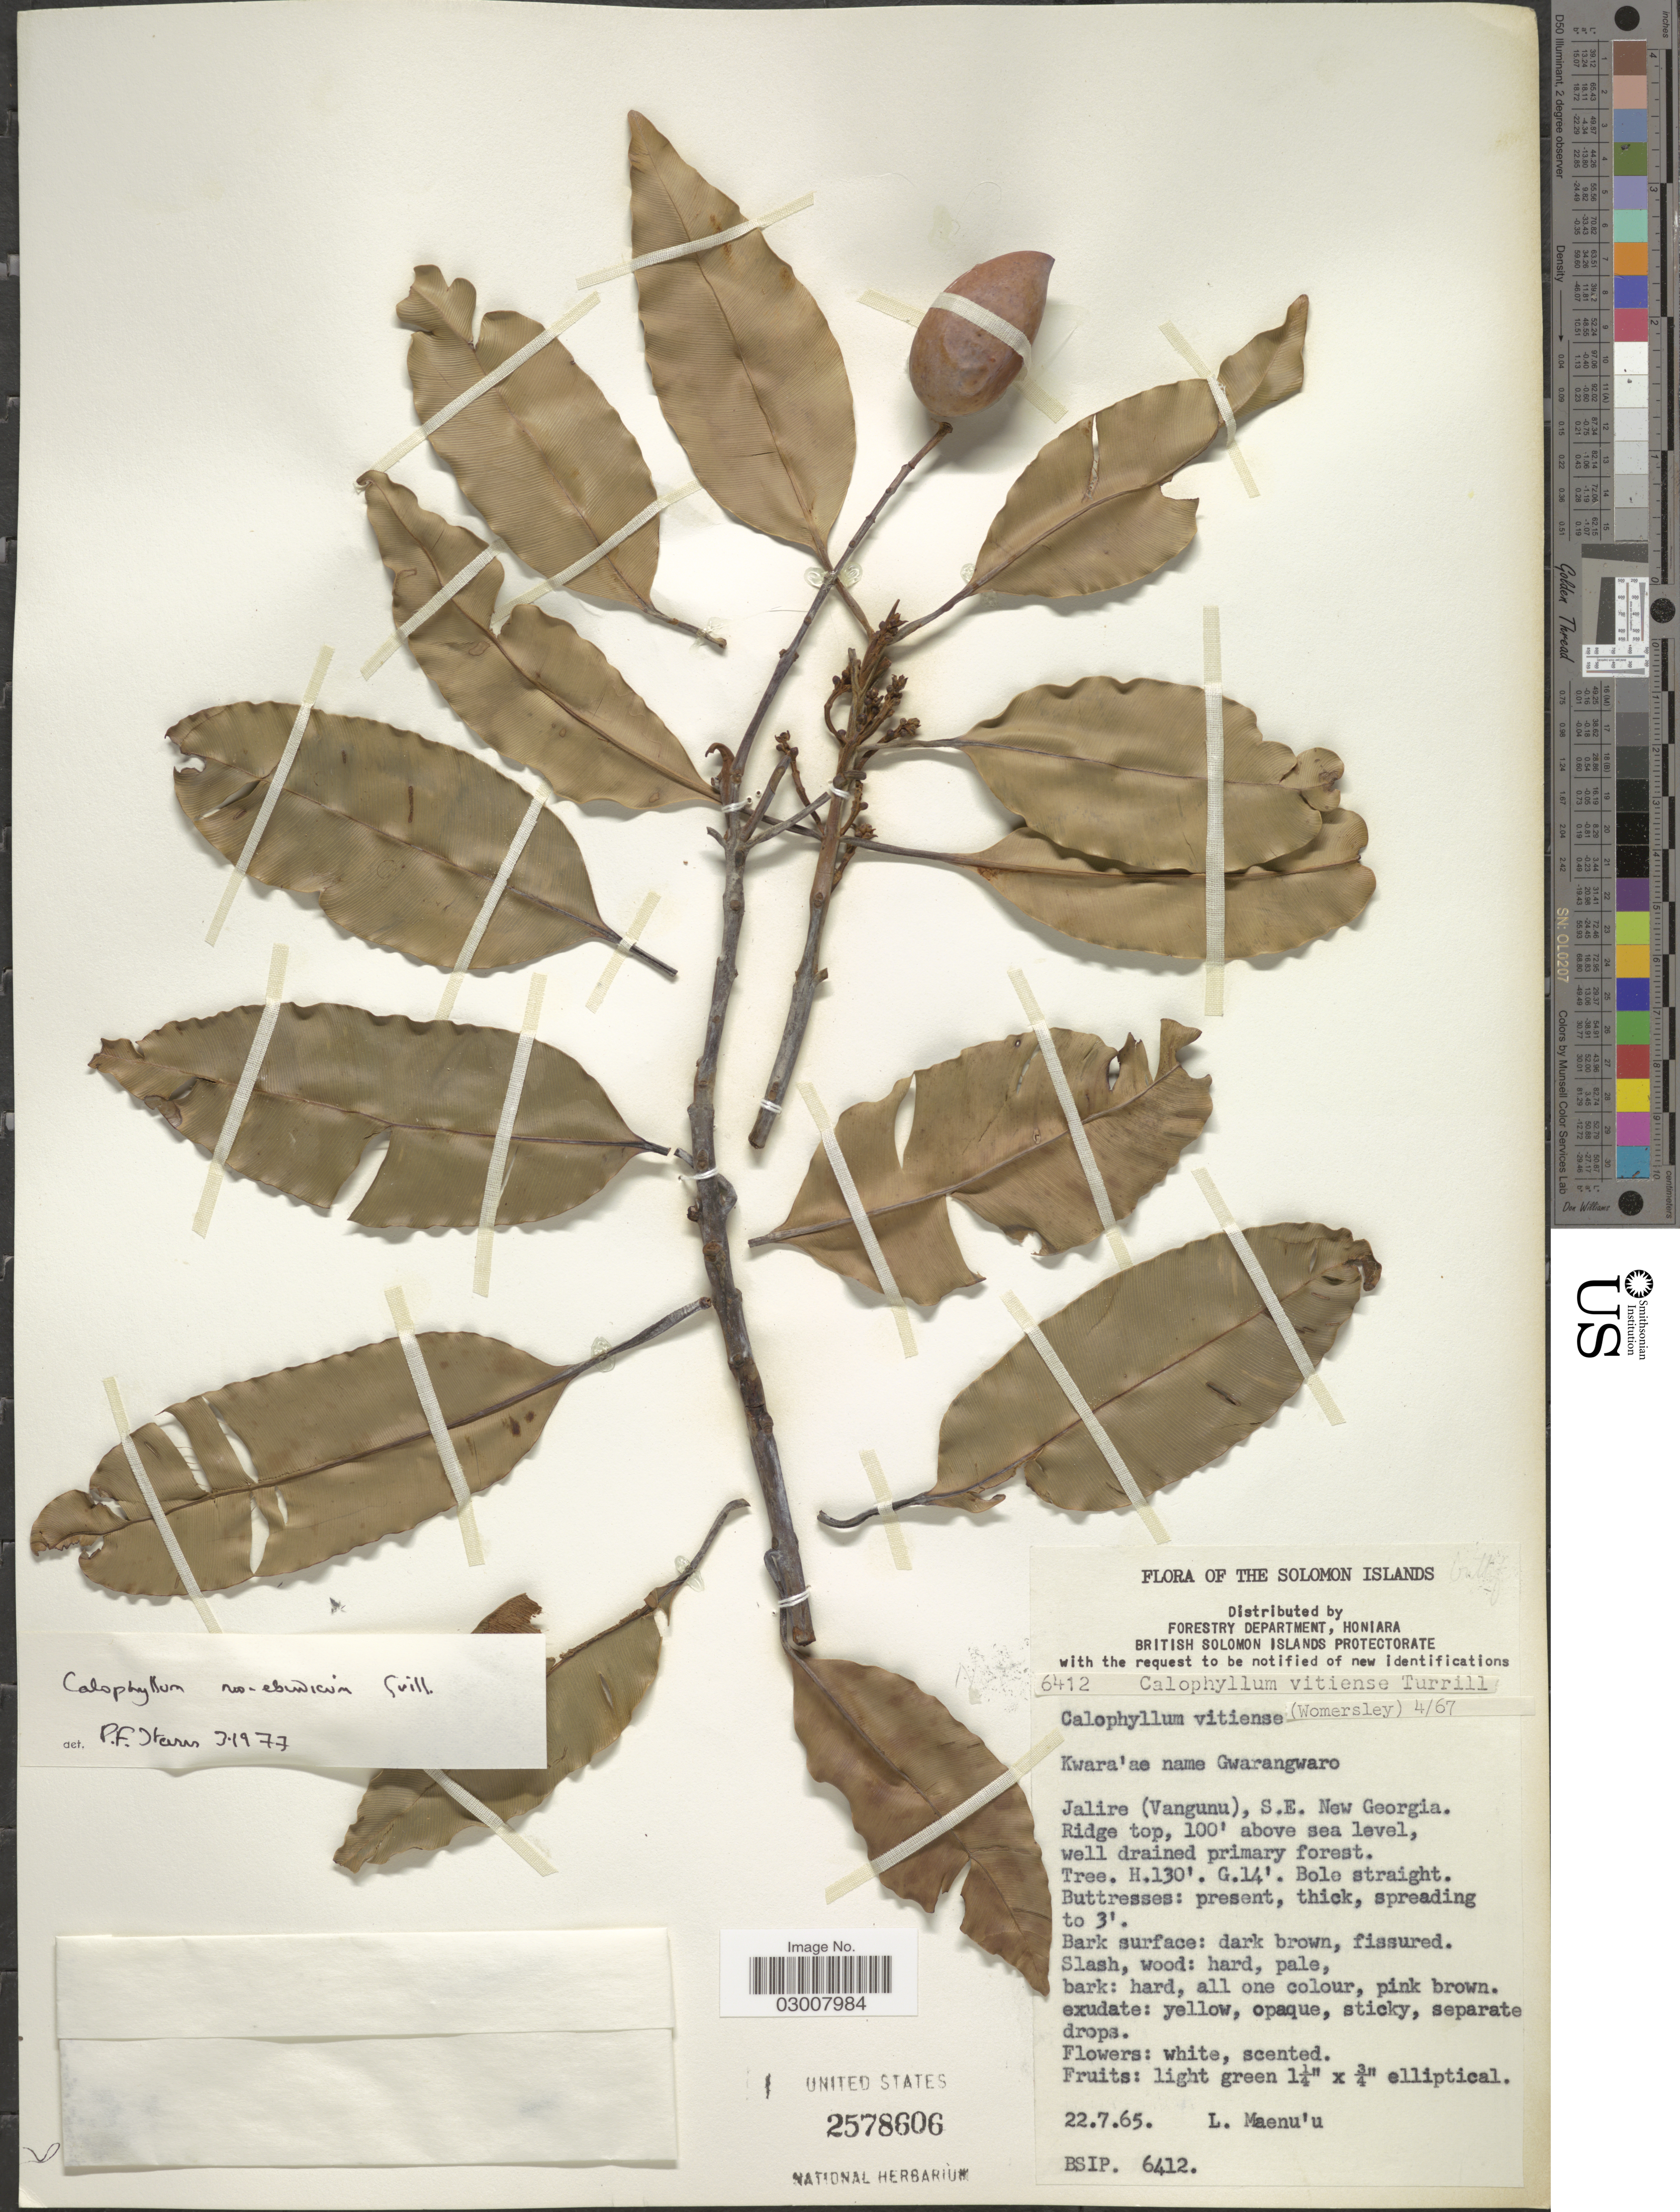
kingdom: Plantae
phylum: Tracheophyta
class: Magnoliopsida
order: Malpighiales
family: Calophyllaceae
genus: Calophyllum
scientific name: Calophyllum neoebudicum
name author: Guillaumin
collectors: L. Maenu'u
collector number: BSIP. 6412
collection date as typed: Transcribed d/m/y: 22/7/65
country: Solomon Islands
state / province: Solomon Islands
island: New Georgia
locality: Jalire (Vangunu), S.E. New Georgia.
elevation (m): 30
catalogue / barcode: US 2578606